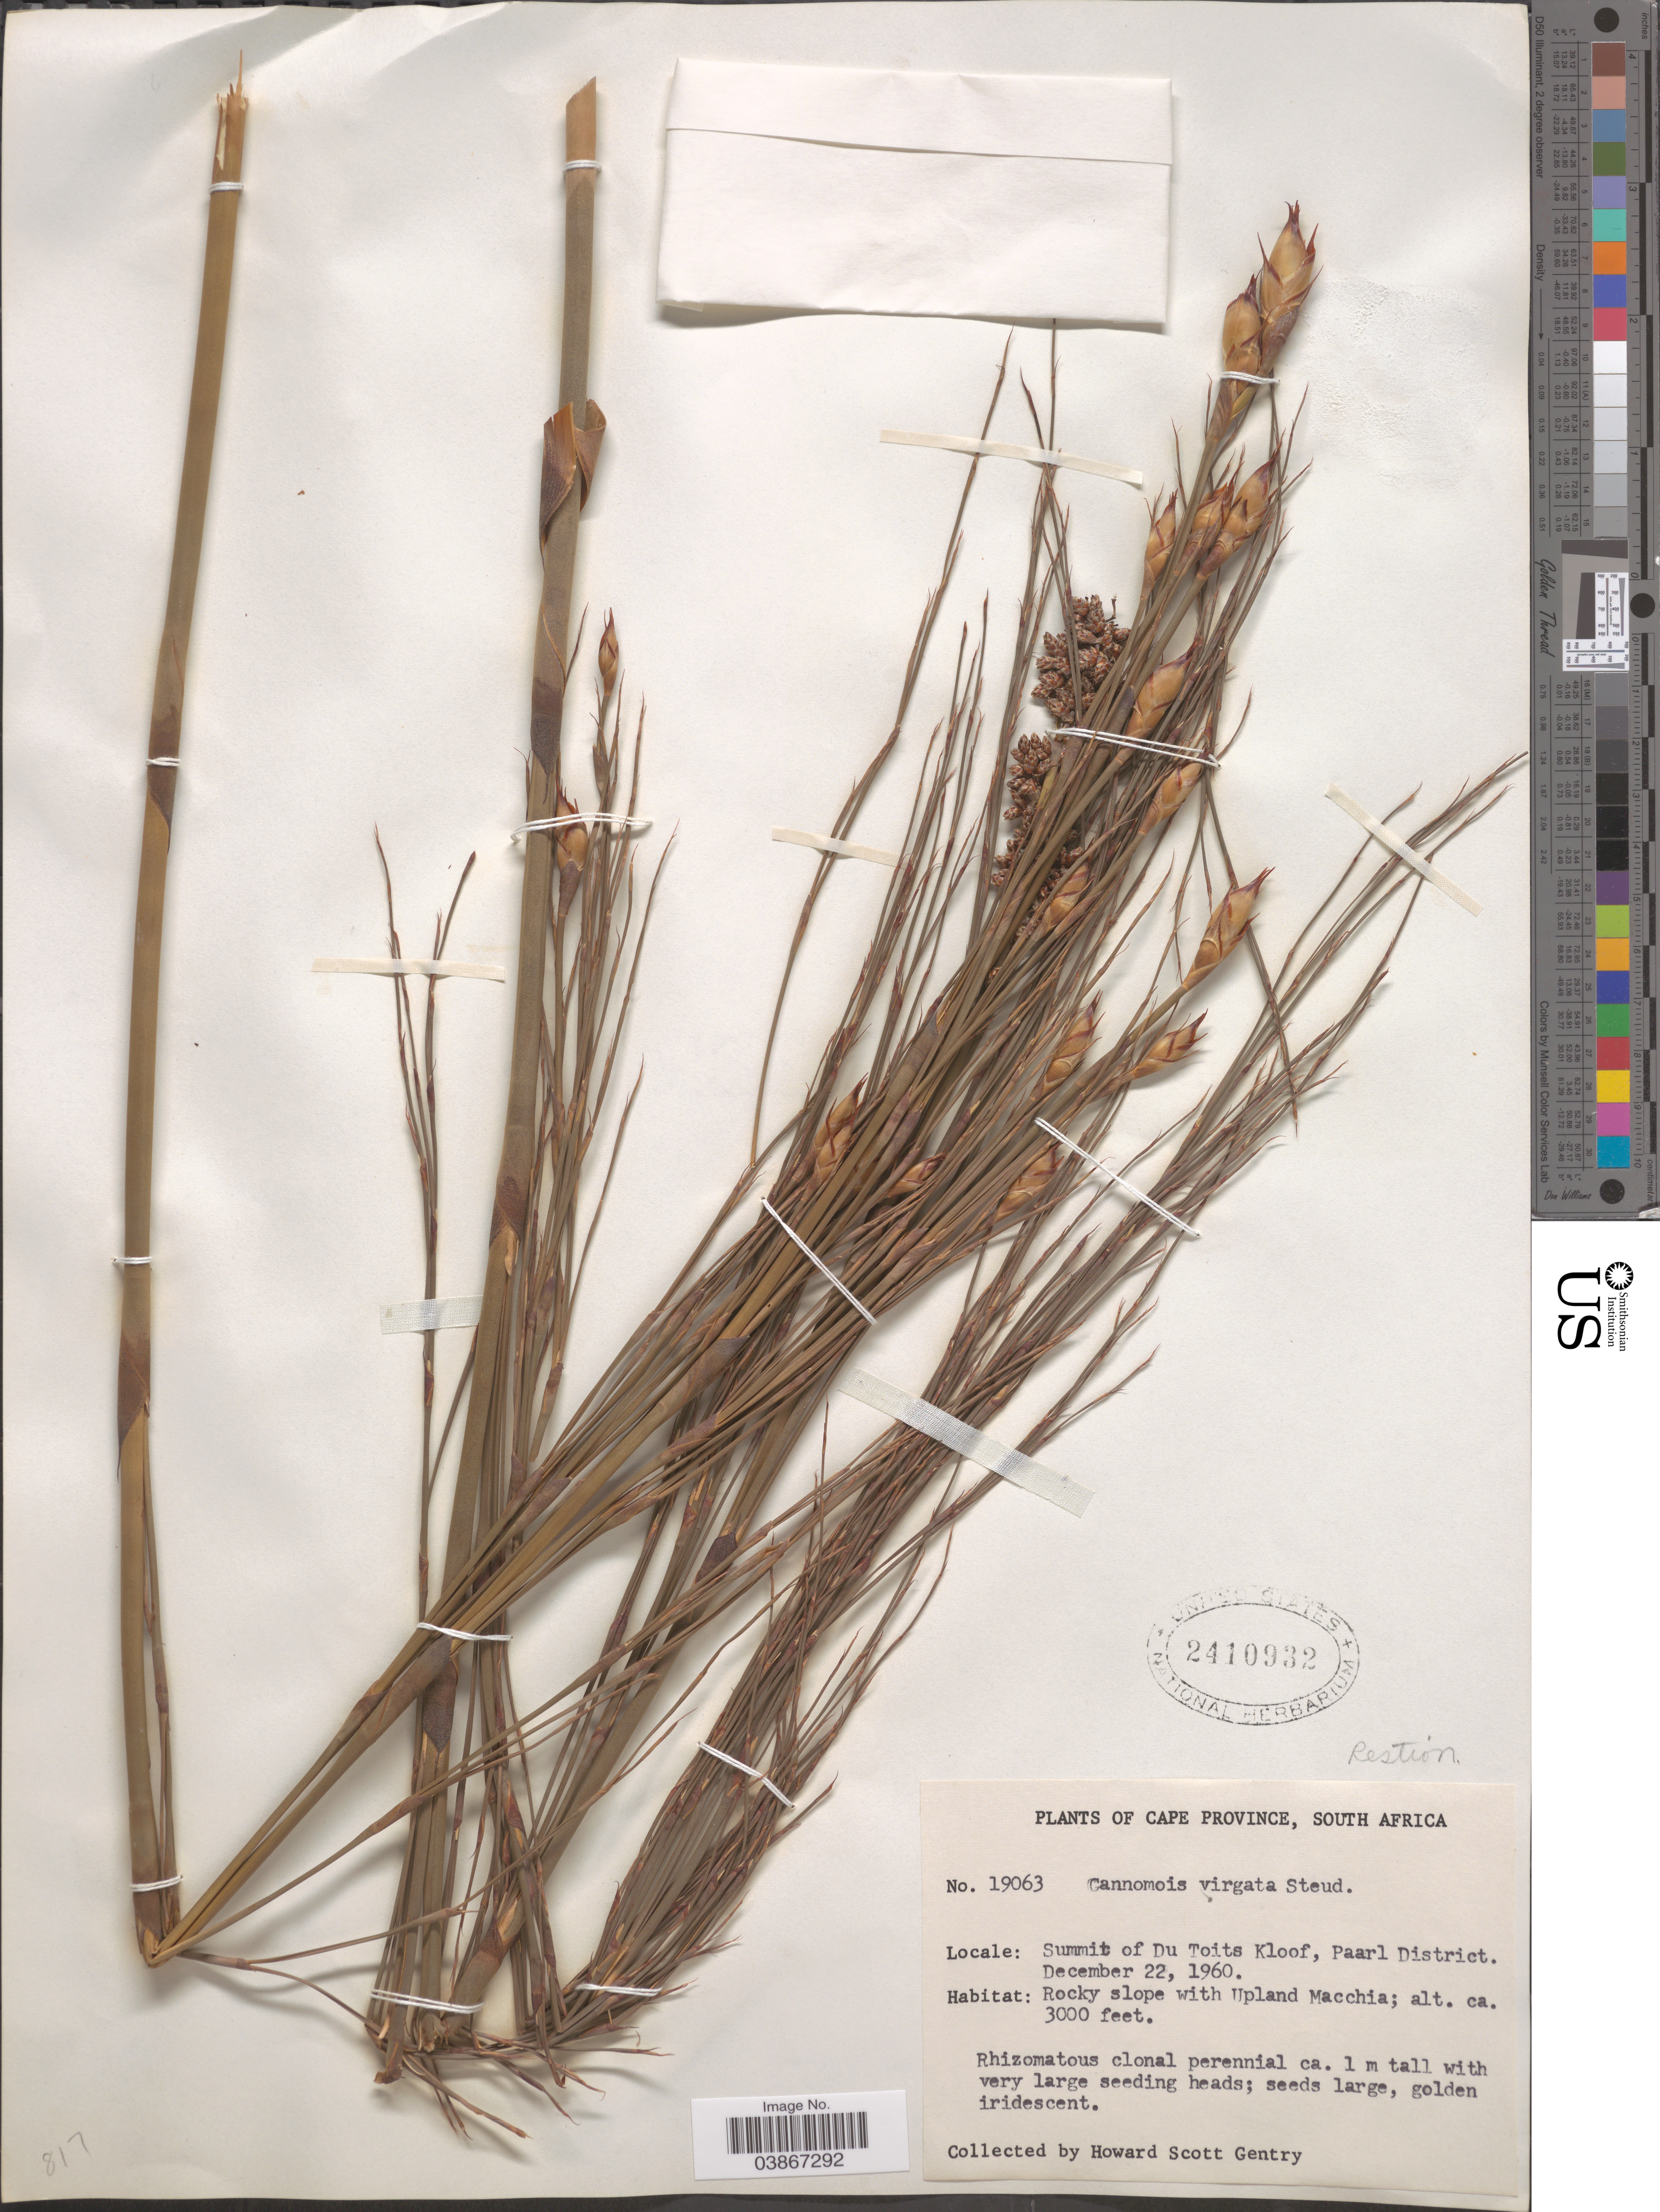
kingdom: Plantae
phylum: Tracheophyta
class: Liliopsida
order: Poales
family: Restionaceae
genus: Cannomois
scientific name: Cannomois virgata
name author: (Rottb.) Steud.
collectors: H. S. Gentry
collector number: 19063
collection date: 1960-12-22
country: South Africa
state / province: Western Cape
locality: Summit of Du Toits Kloof, Paarl District.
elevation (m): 914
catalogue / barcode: US 2410932